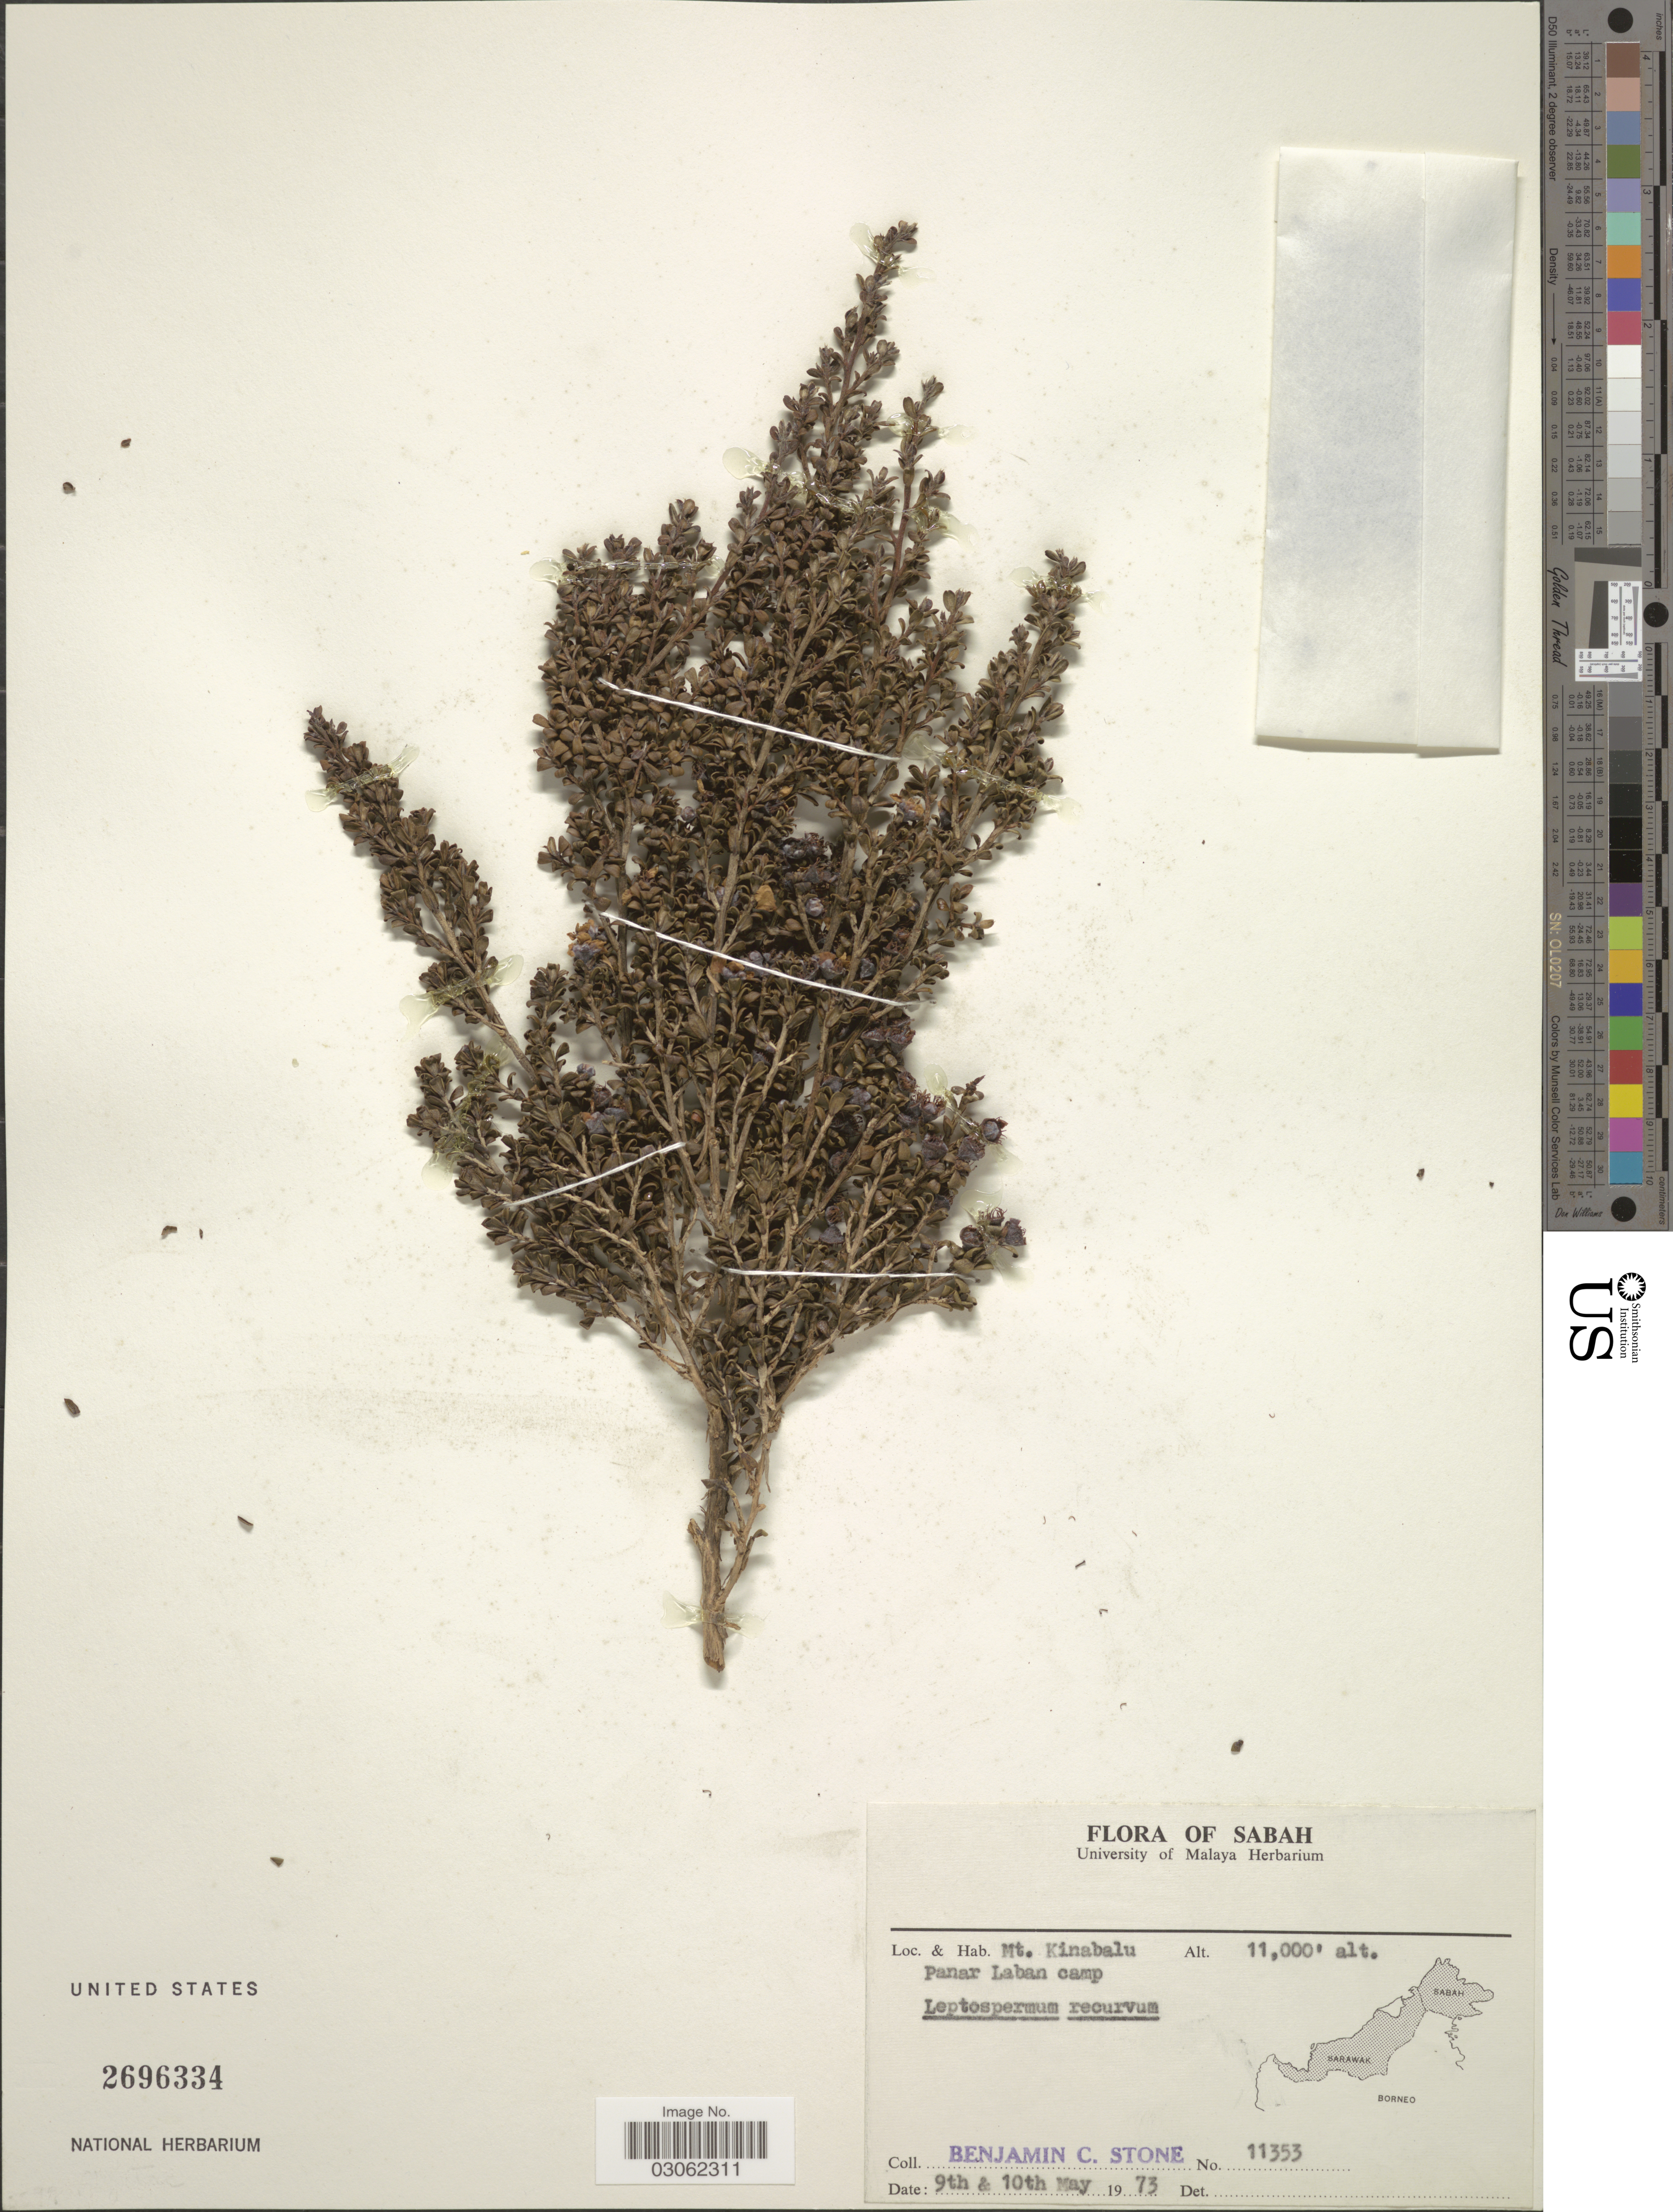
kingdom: Plantae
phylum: Tracheophyta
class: Magnoliopsida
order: Myrtales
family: Myrtaceae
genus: Leptospermum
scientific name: Leptospermum recurvum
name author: Hook. f.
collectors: B. C. Stone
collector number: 11353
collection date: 1973-05-09/1973-05-10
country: Malaysia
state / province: Sabah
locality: Mt. Kinabalu. Panar Laban camp.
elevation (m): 3353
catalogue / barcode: US 2696334